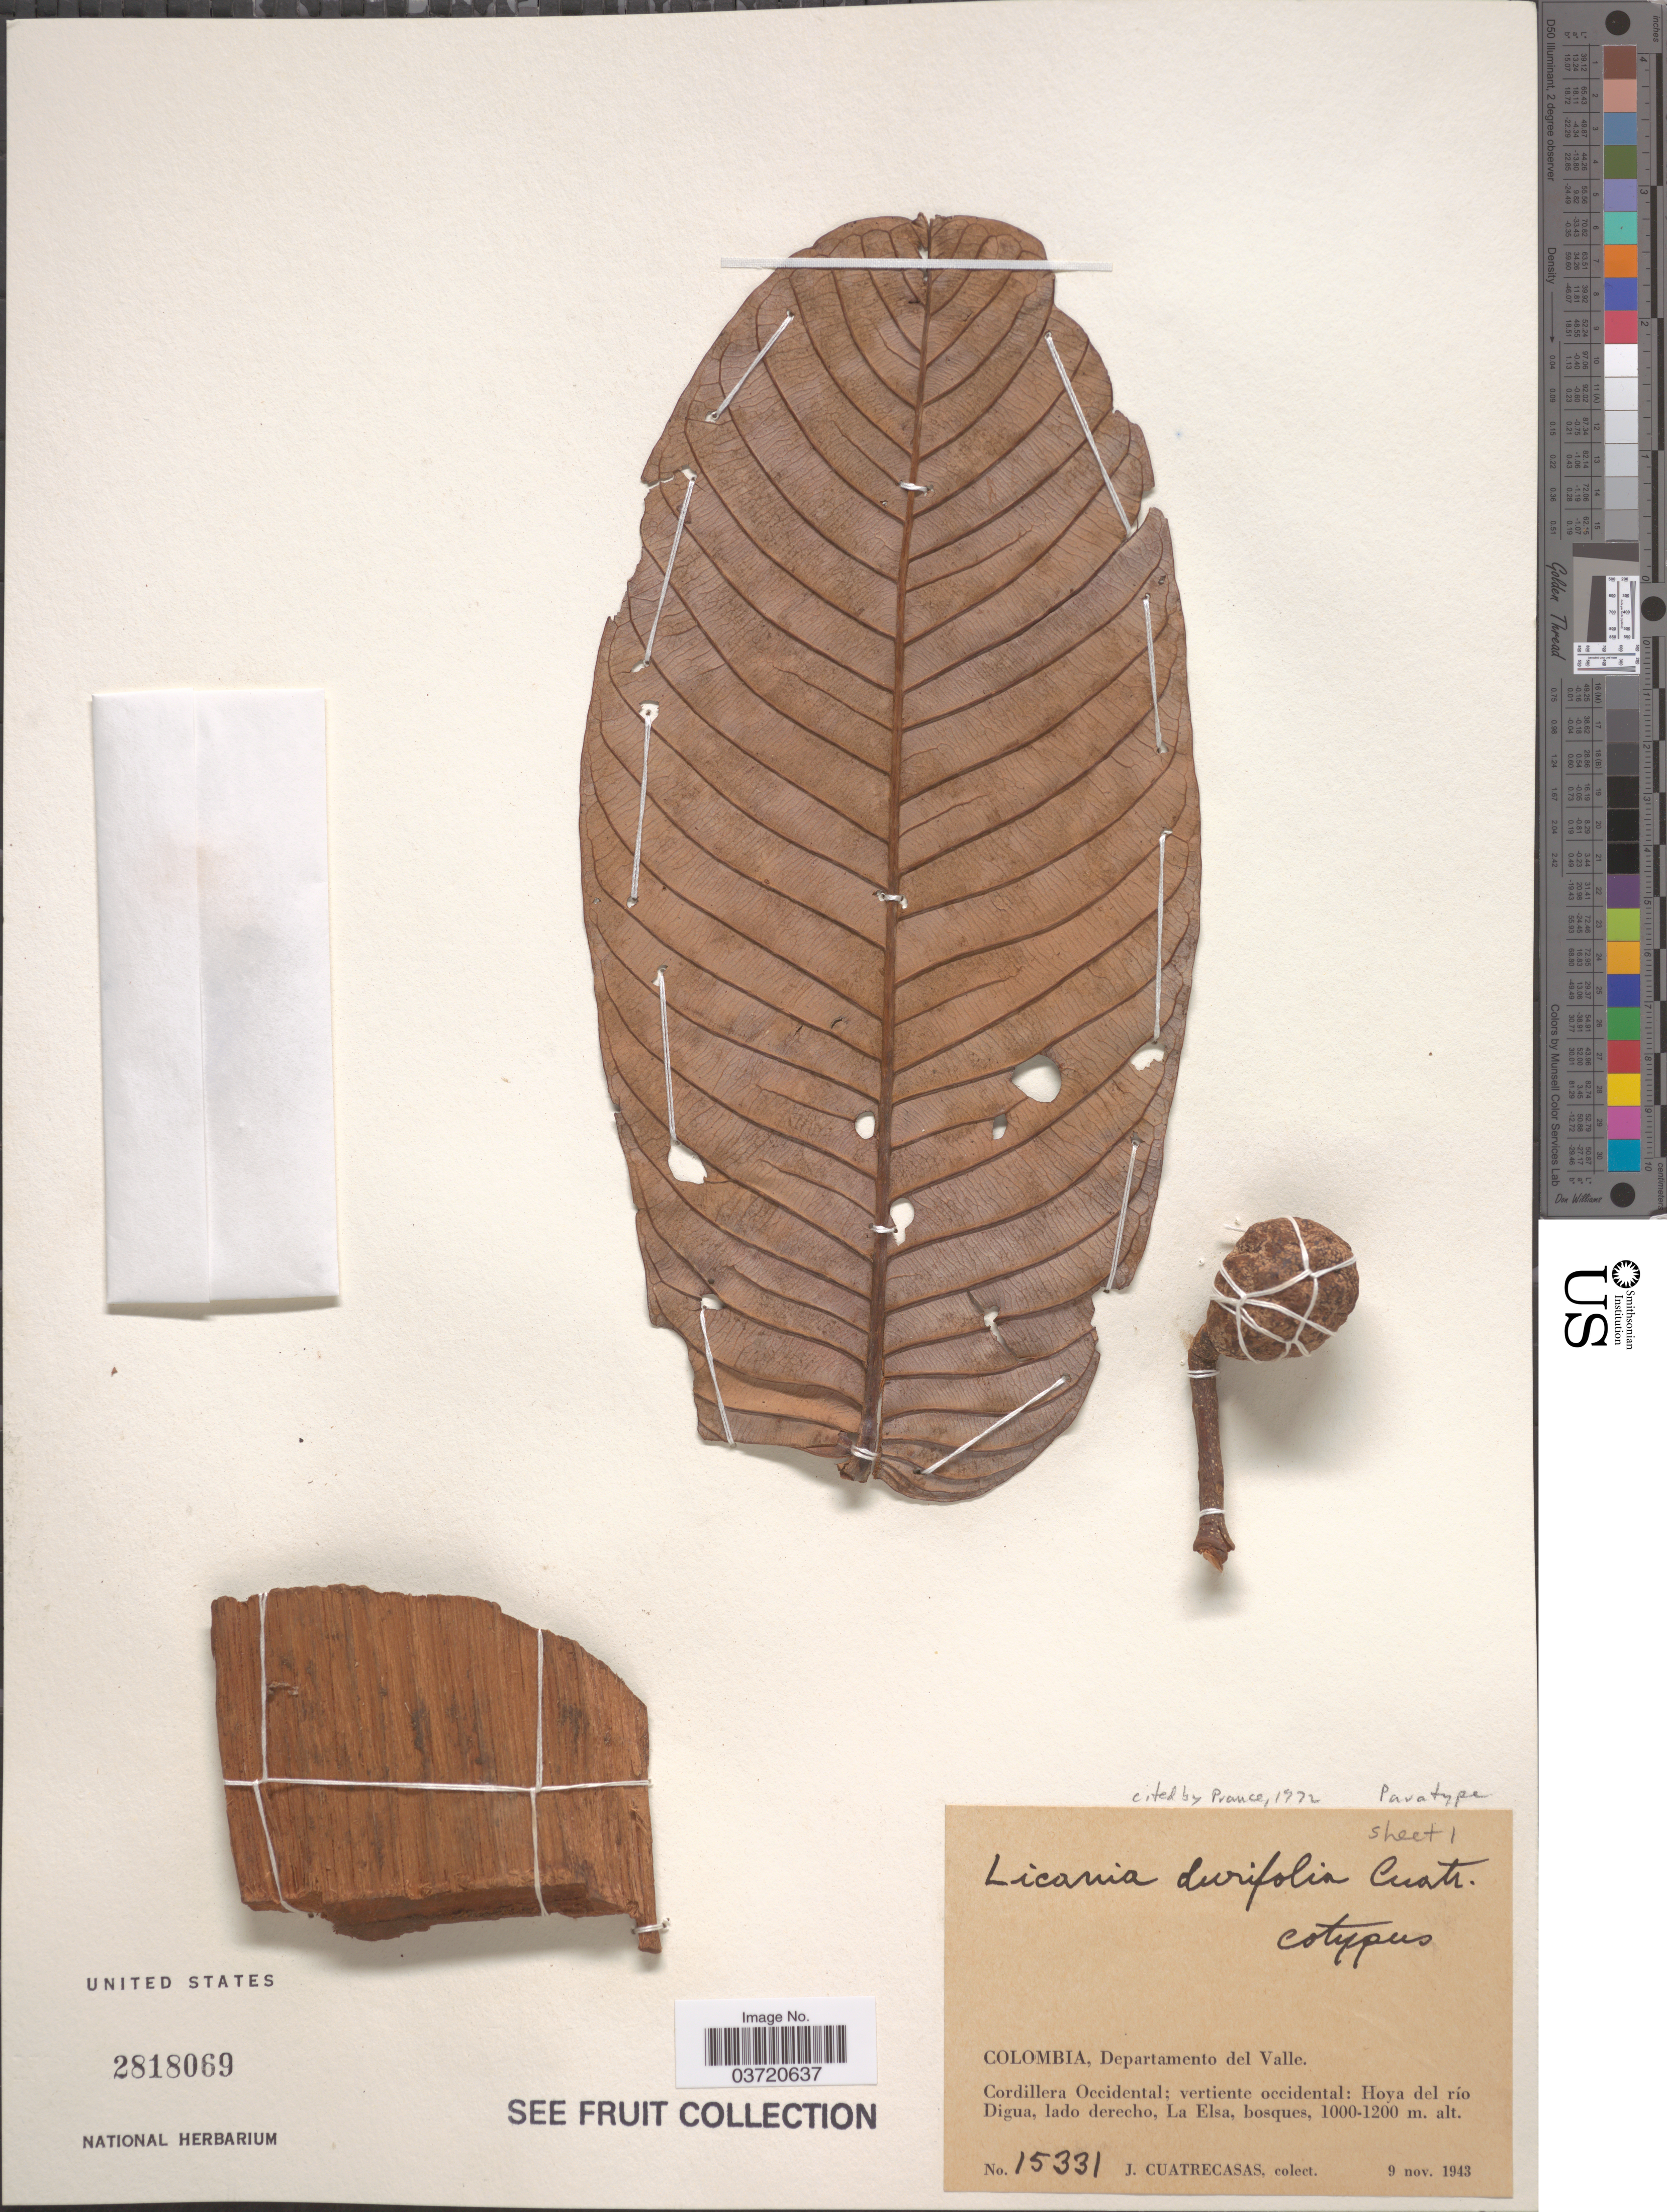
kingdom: Plantae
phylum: Tracheophyta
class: Magnoliopsida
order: Malpighiales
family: Chrysobalanaceae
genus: Moquilea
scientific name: Moquilea durifolia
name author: (Cuatrec.) Sothers & Prance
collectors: J. Cuatrecasas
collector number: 15331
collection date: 1943-11-09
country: Colombia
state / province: Valle del Cauca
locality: Departamento del Valle. Cordillera Occidental: vertiente occidental: Hoya del río Digua, lado derecho, La Elsa.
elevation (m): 1000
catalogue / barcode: US 2818069